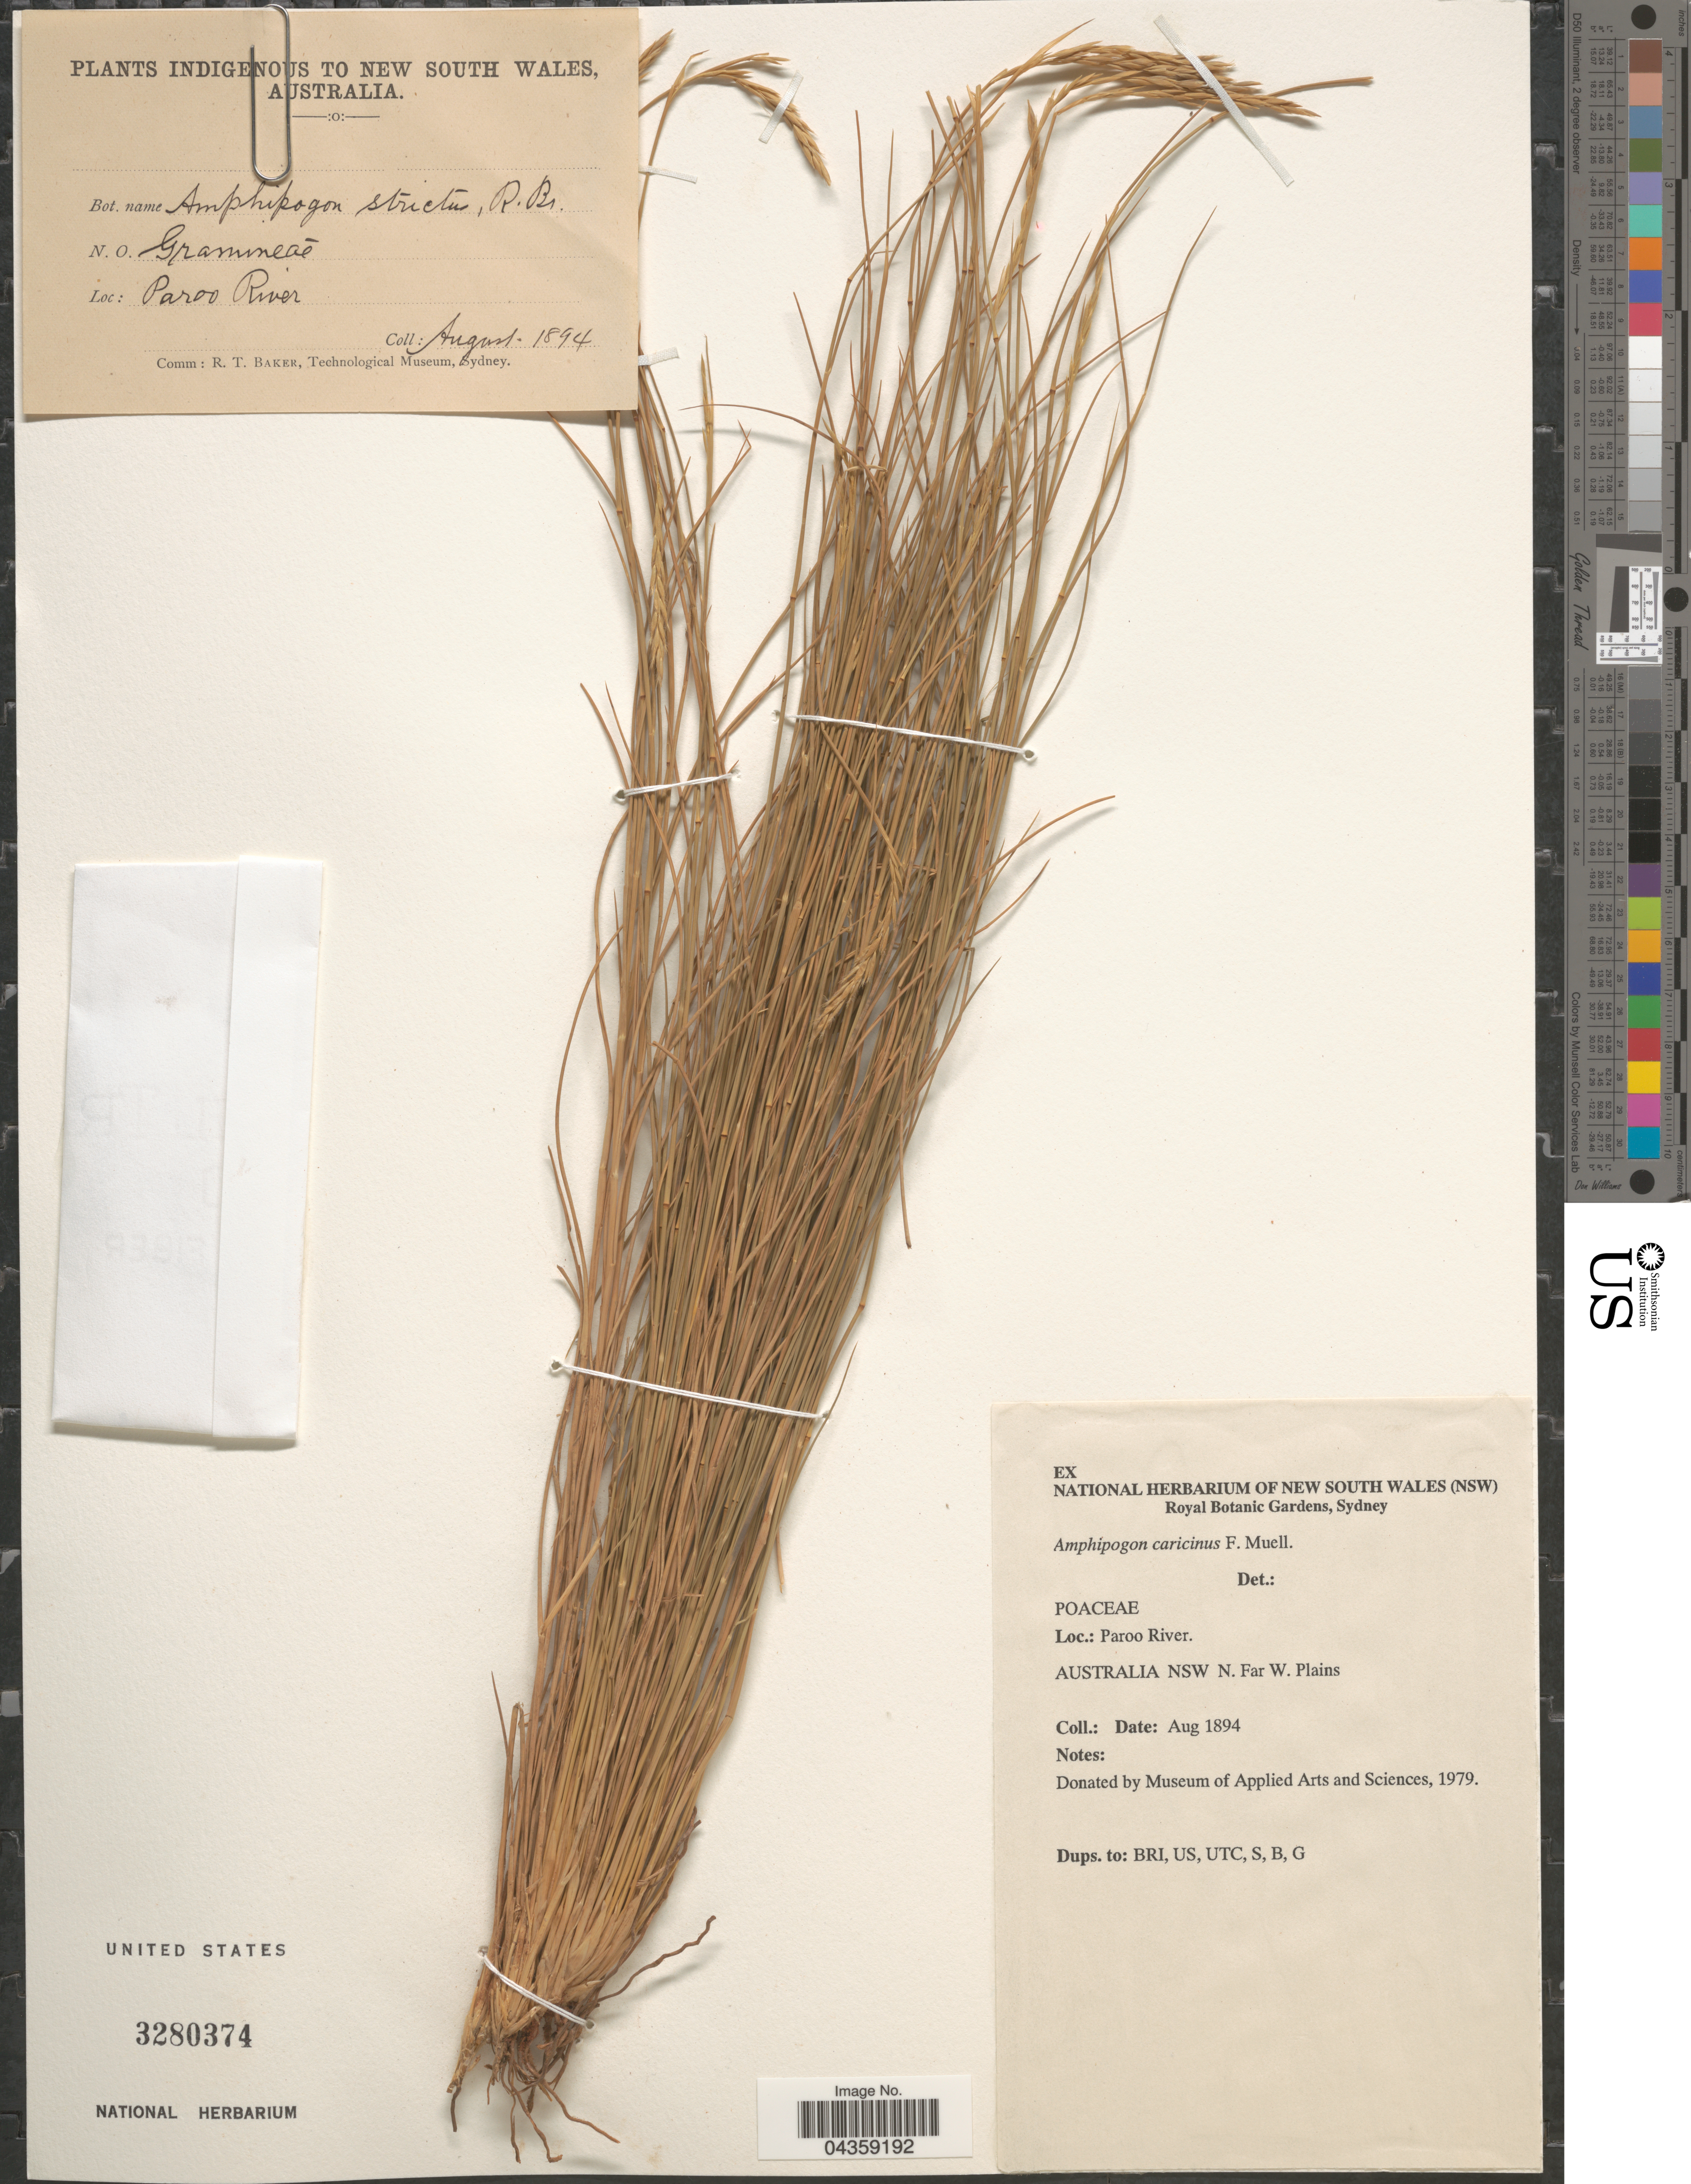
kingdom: Plantae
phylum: Tracheophyta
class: Liliopsida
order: Poales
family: Poaceae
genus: Amphipogon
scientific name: Amphipogon caricinus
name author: F. Muell.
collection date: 1894-08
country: Australia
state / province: New South Wales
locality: Indigenous to New South Wales. Paroo River. NSW N. Far W. Plains.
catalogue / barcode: US 3280374